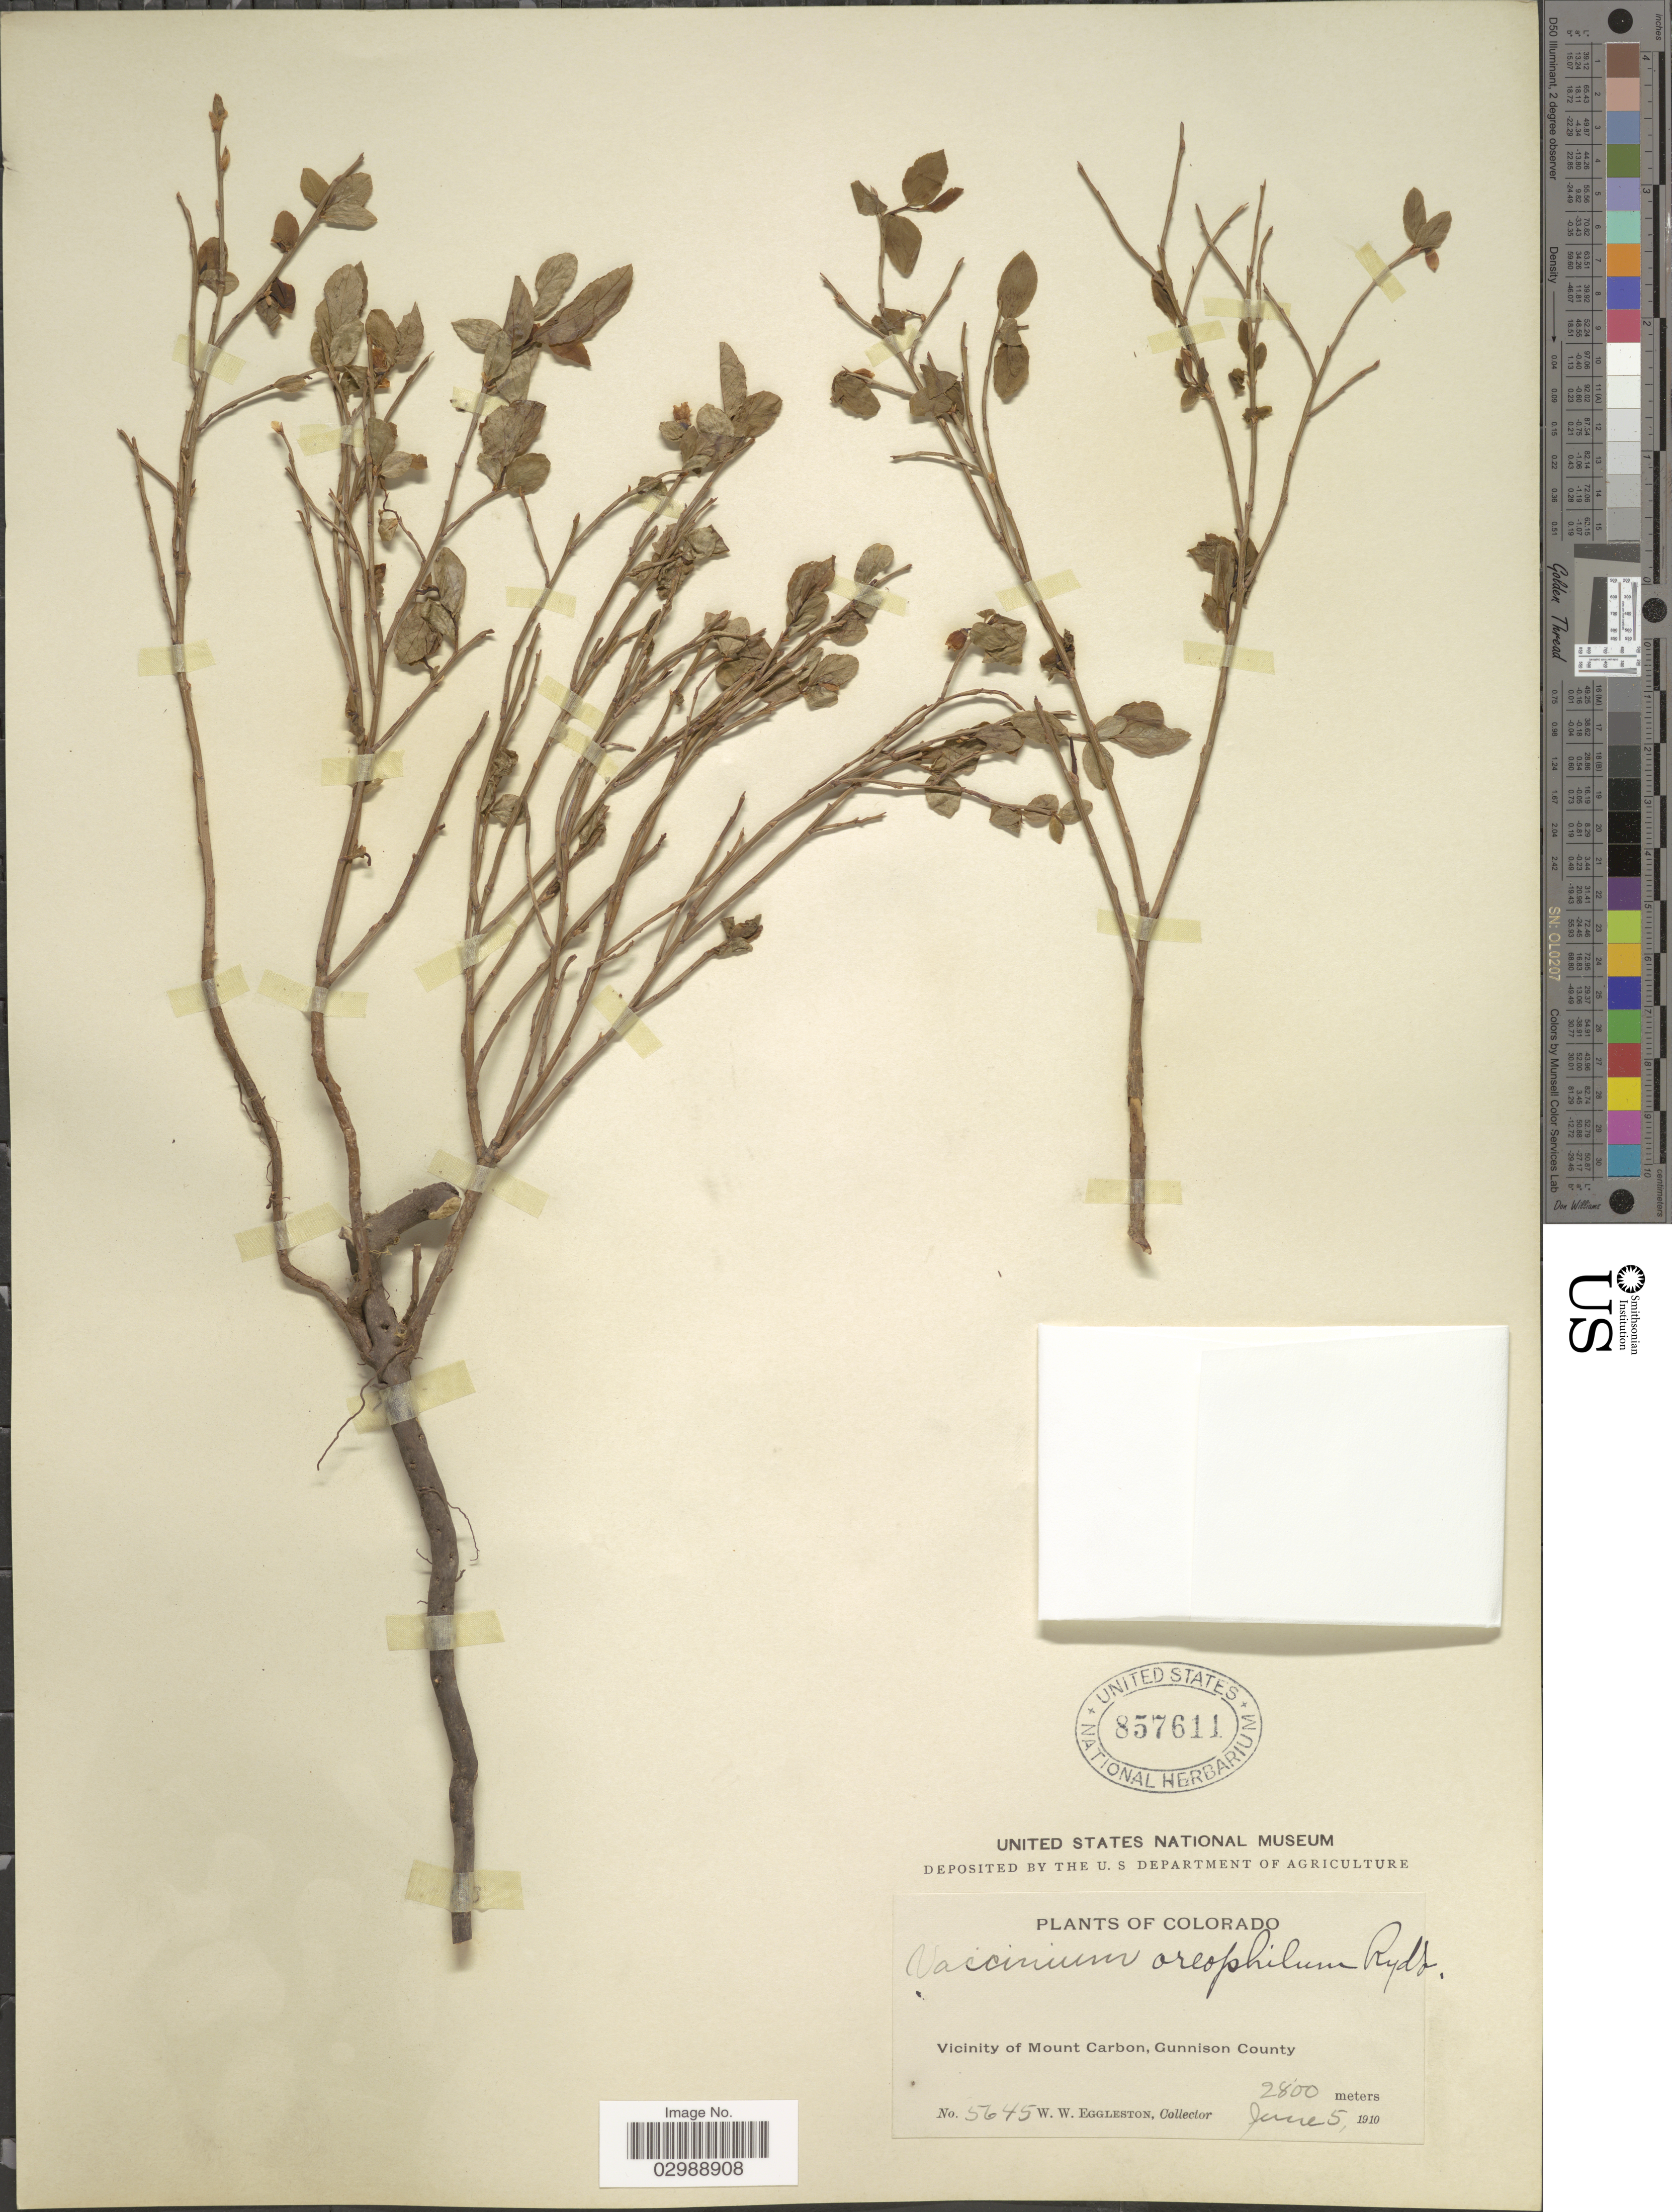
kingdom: Plantae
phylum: Tracheophyta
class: Magnoliopsida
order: Ericales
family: Ericaceae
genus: Vaccinium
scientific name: Vaccinium oreophilum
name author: Rydb.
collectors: W. W. Eggleston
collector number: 5645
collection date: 1910-06-05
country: United States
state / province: Colorado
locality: Vicinity of Mount Carbon, Gunnison County.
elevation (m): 2800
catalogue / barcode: US 857611